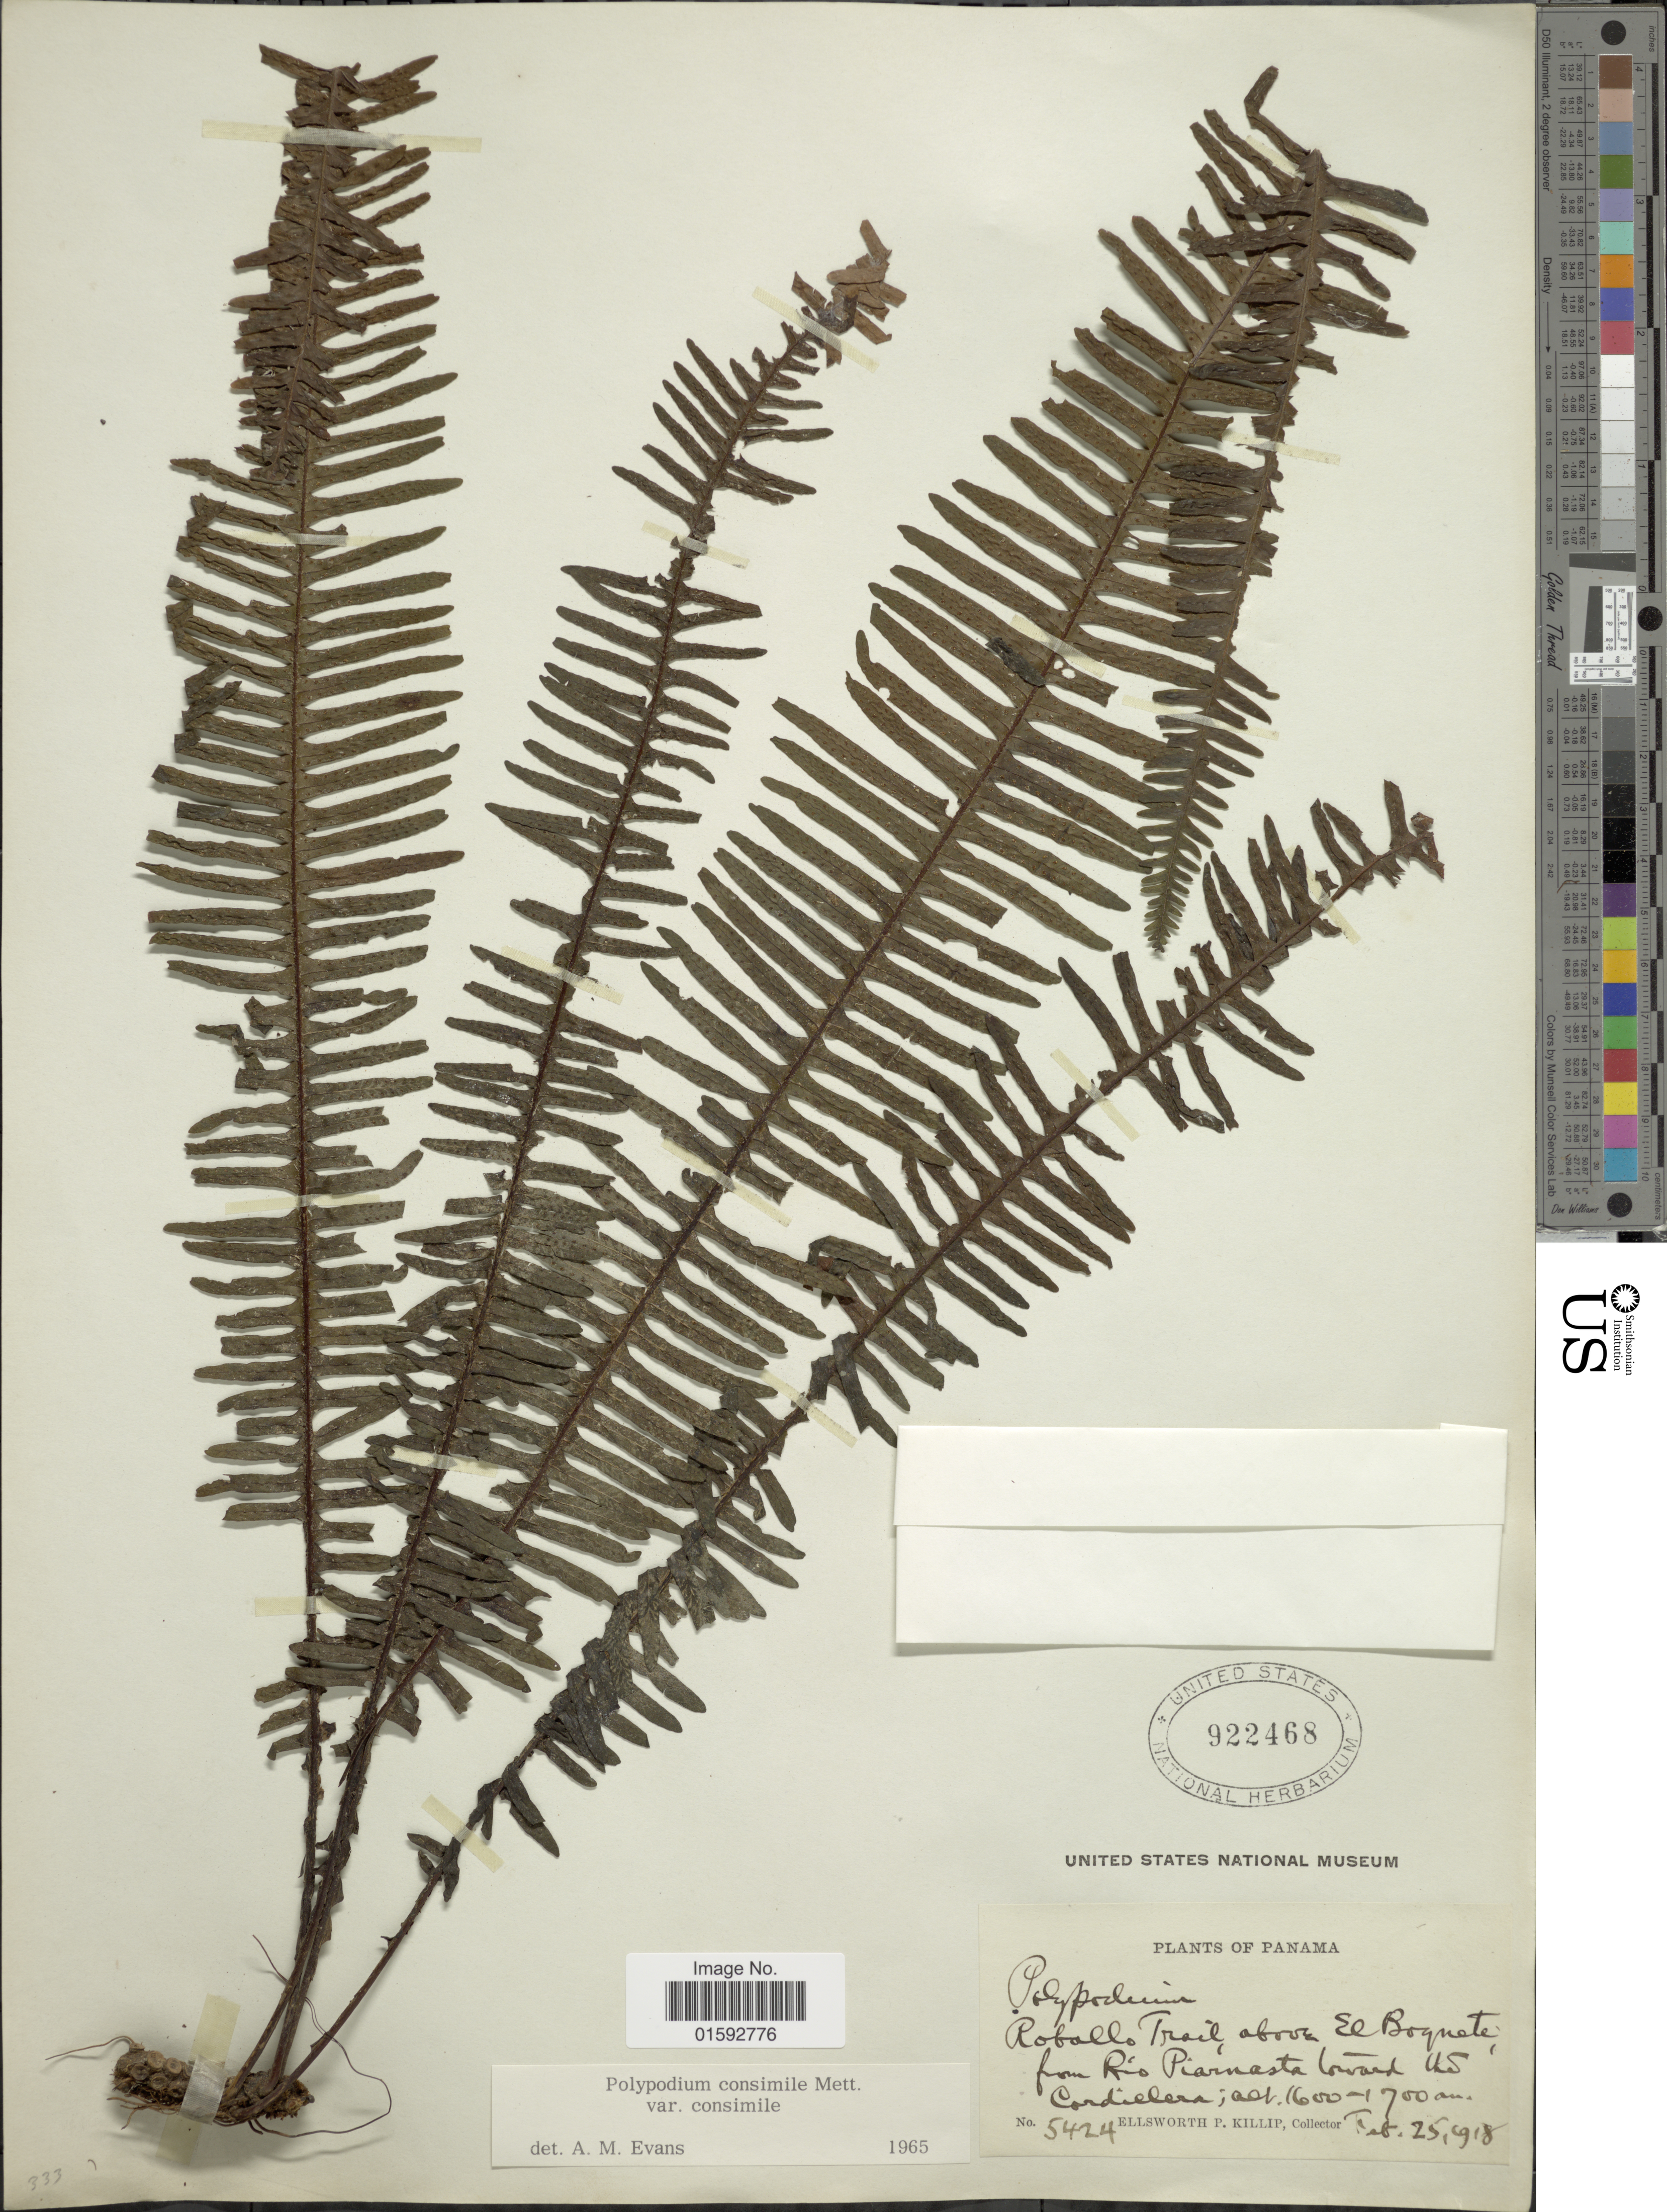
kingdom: Plantae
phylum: Tracheophyta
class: Polypodiopsida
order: Polypodiales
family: Polypodiaceae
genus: Pecluma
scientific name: Pecluma consimilis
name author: (Mett.) M.G. Price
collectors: E. P. Killip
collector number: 5424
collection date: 1918-02-25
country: Panama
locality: Roballo Trail, above El Boquete; from Río Piarnasta toward U.S. Cordillera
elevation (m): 1600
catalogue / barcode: US 922468